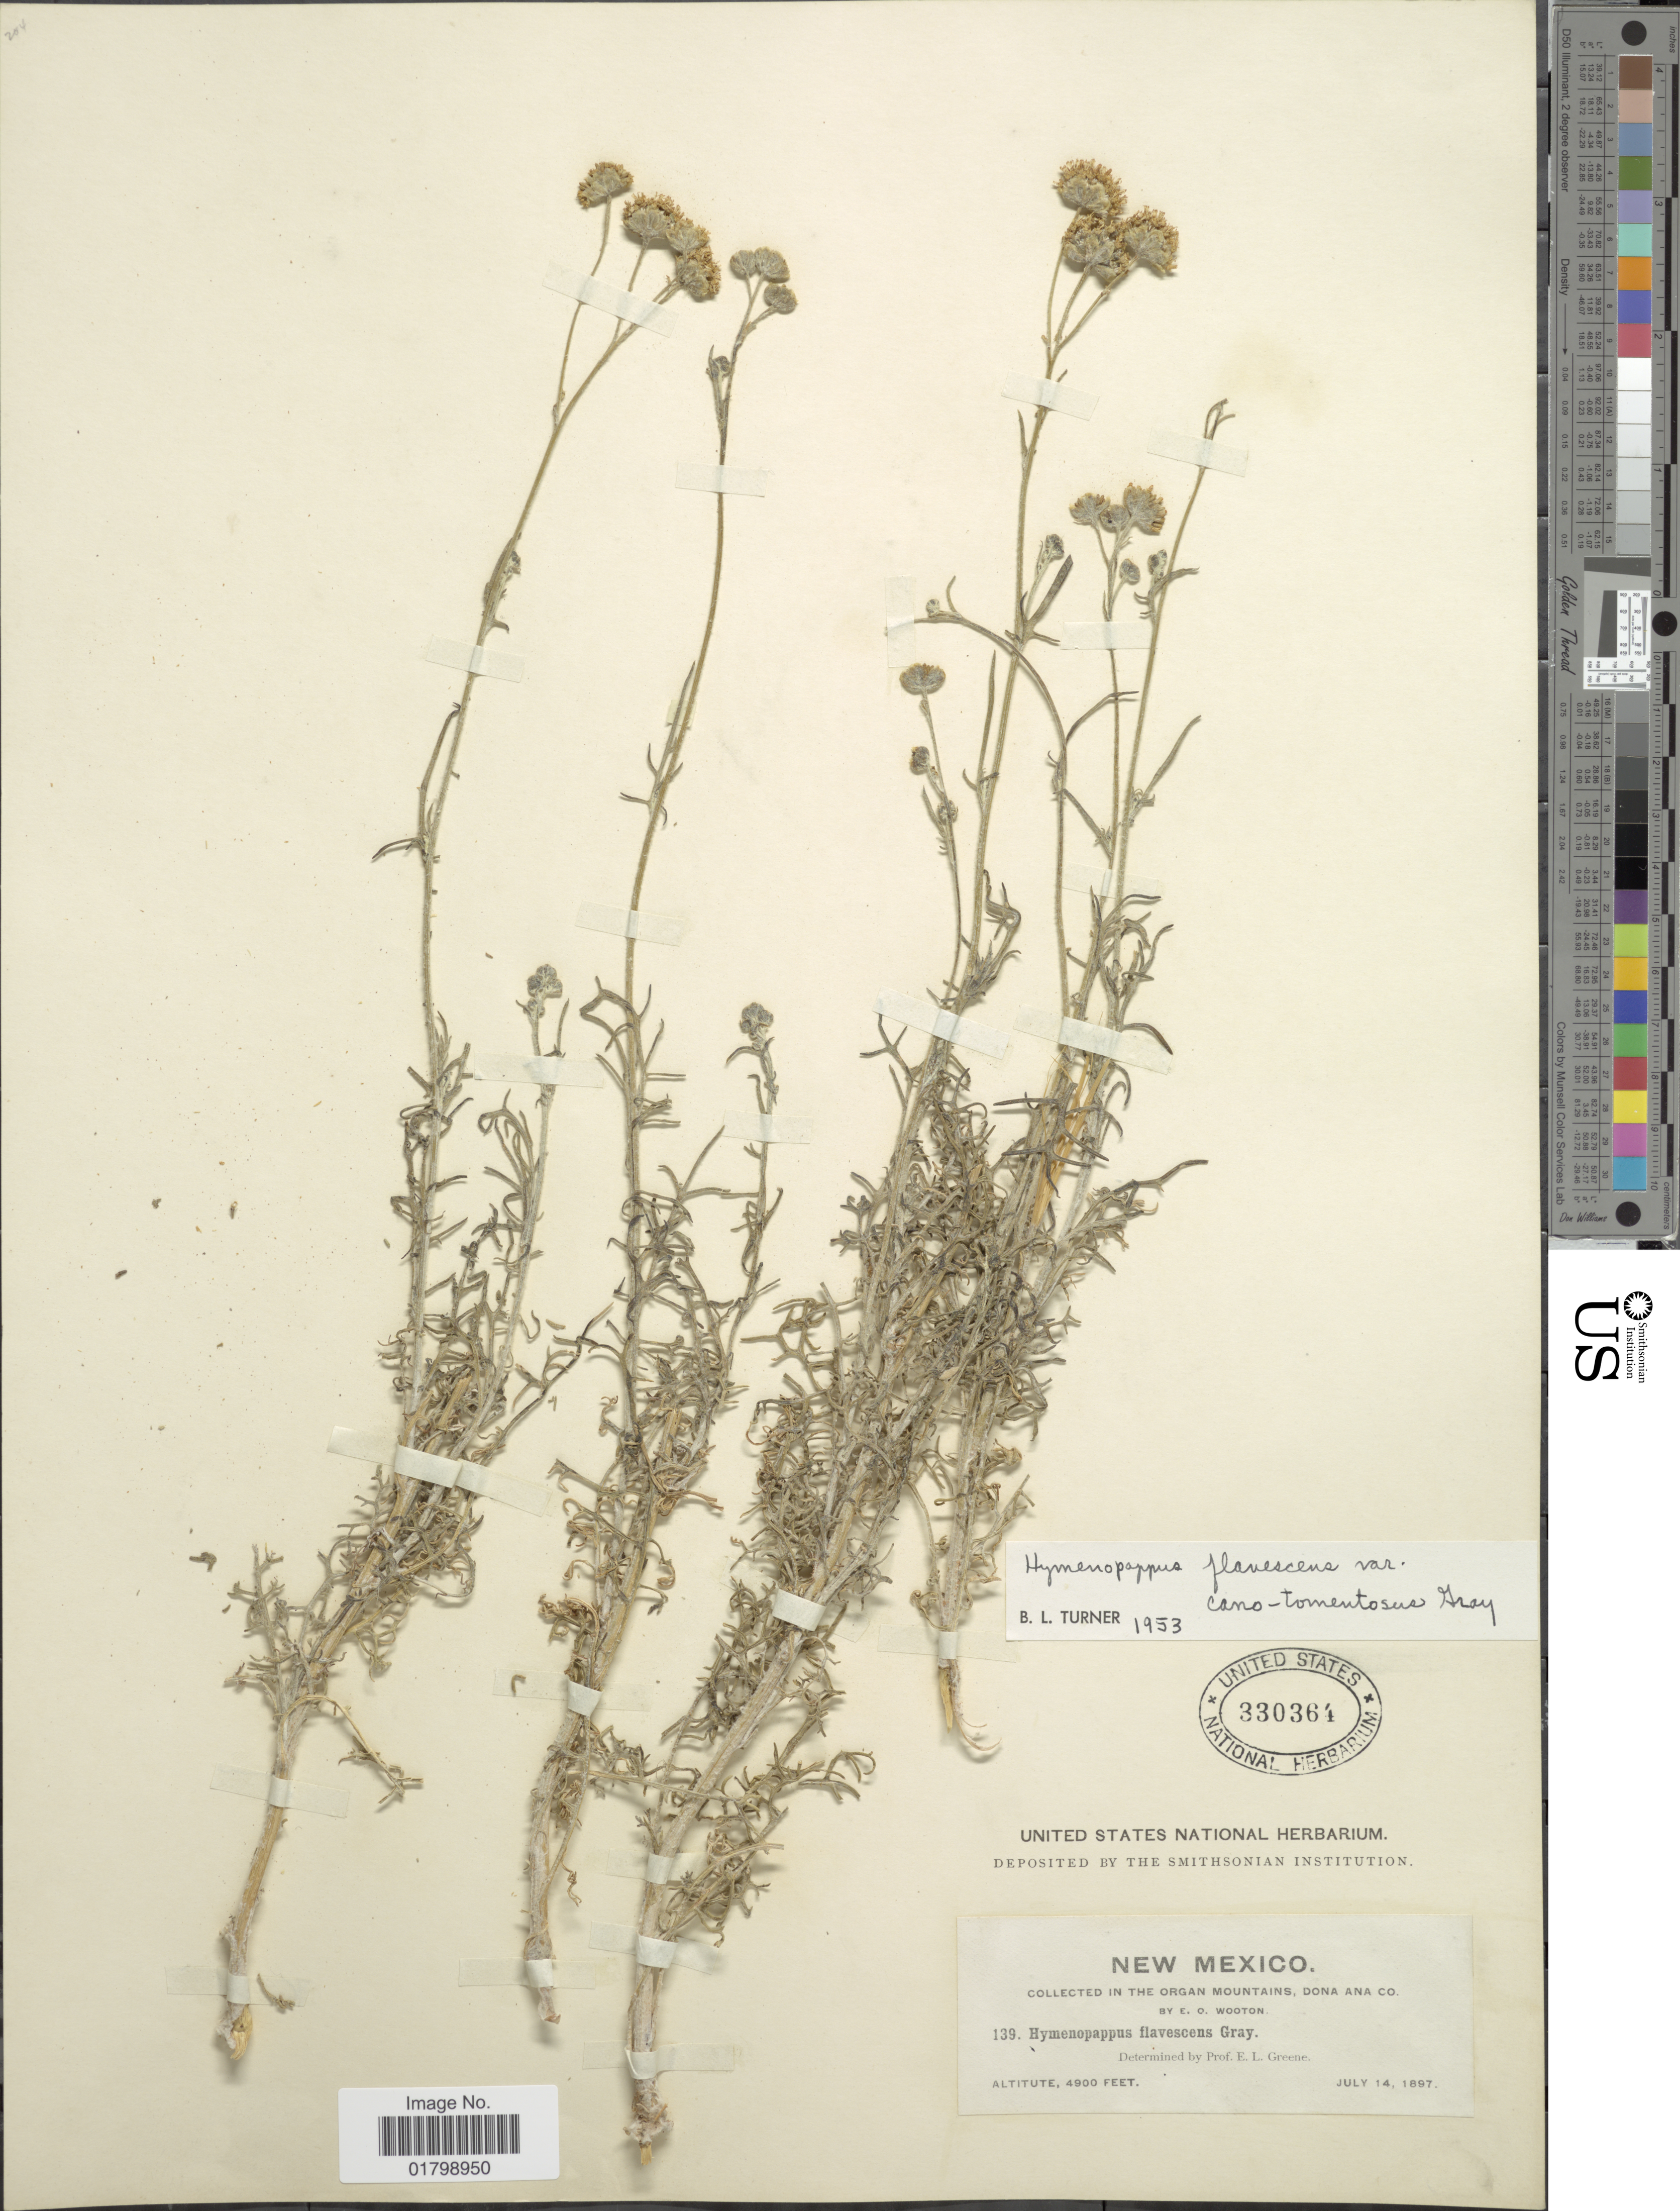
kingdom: Plantae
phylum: Tracheophyta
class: Magnoliopsida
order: Asterales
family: Asteraceae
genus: Hymenopappus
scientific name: Hymenopappus flavescens var. canotomentosus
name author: A. Gray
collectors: E. O. Wooton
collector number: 139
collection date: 1897-07-14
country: United States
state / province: New Mexico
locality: Organ Mountains, Dona Ana Co.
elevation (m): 1494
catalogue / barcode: US 330364